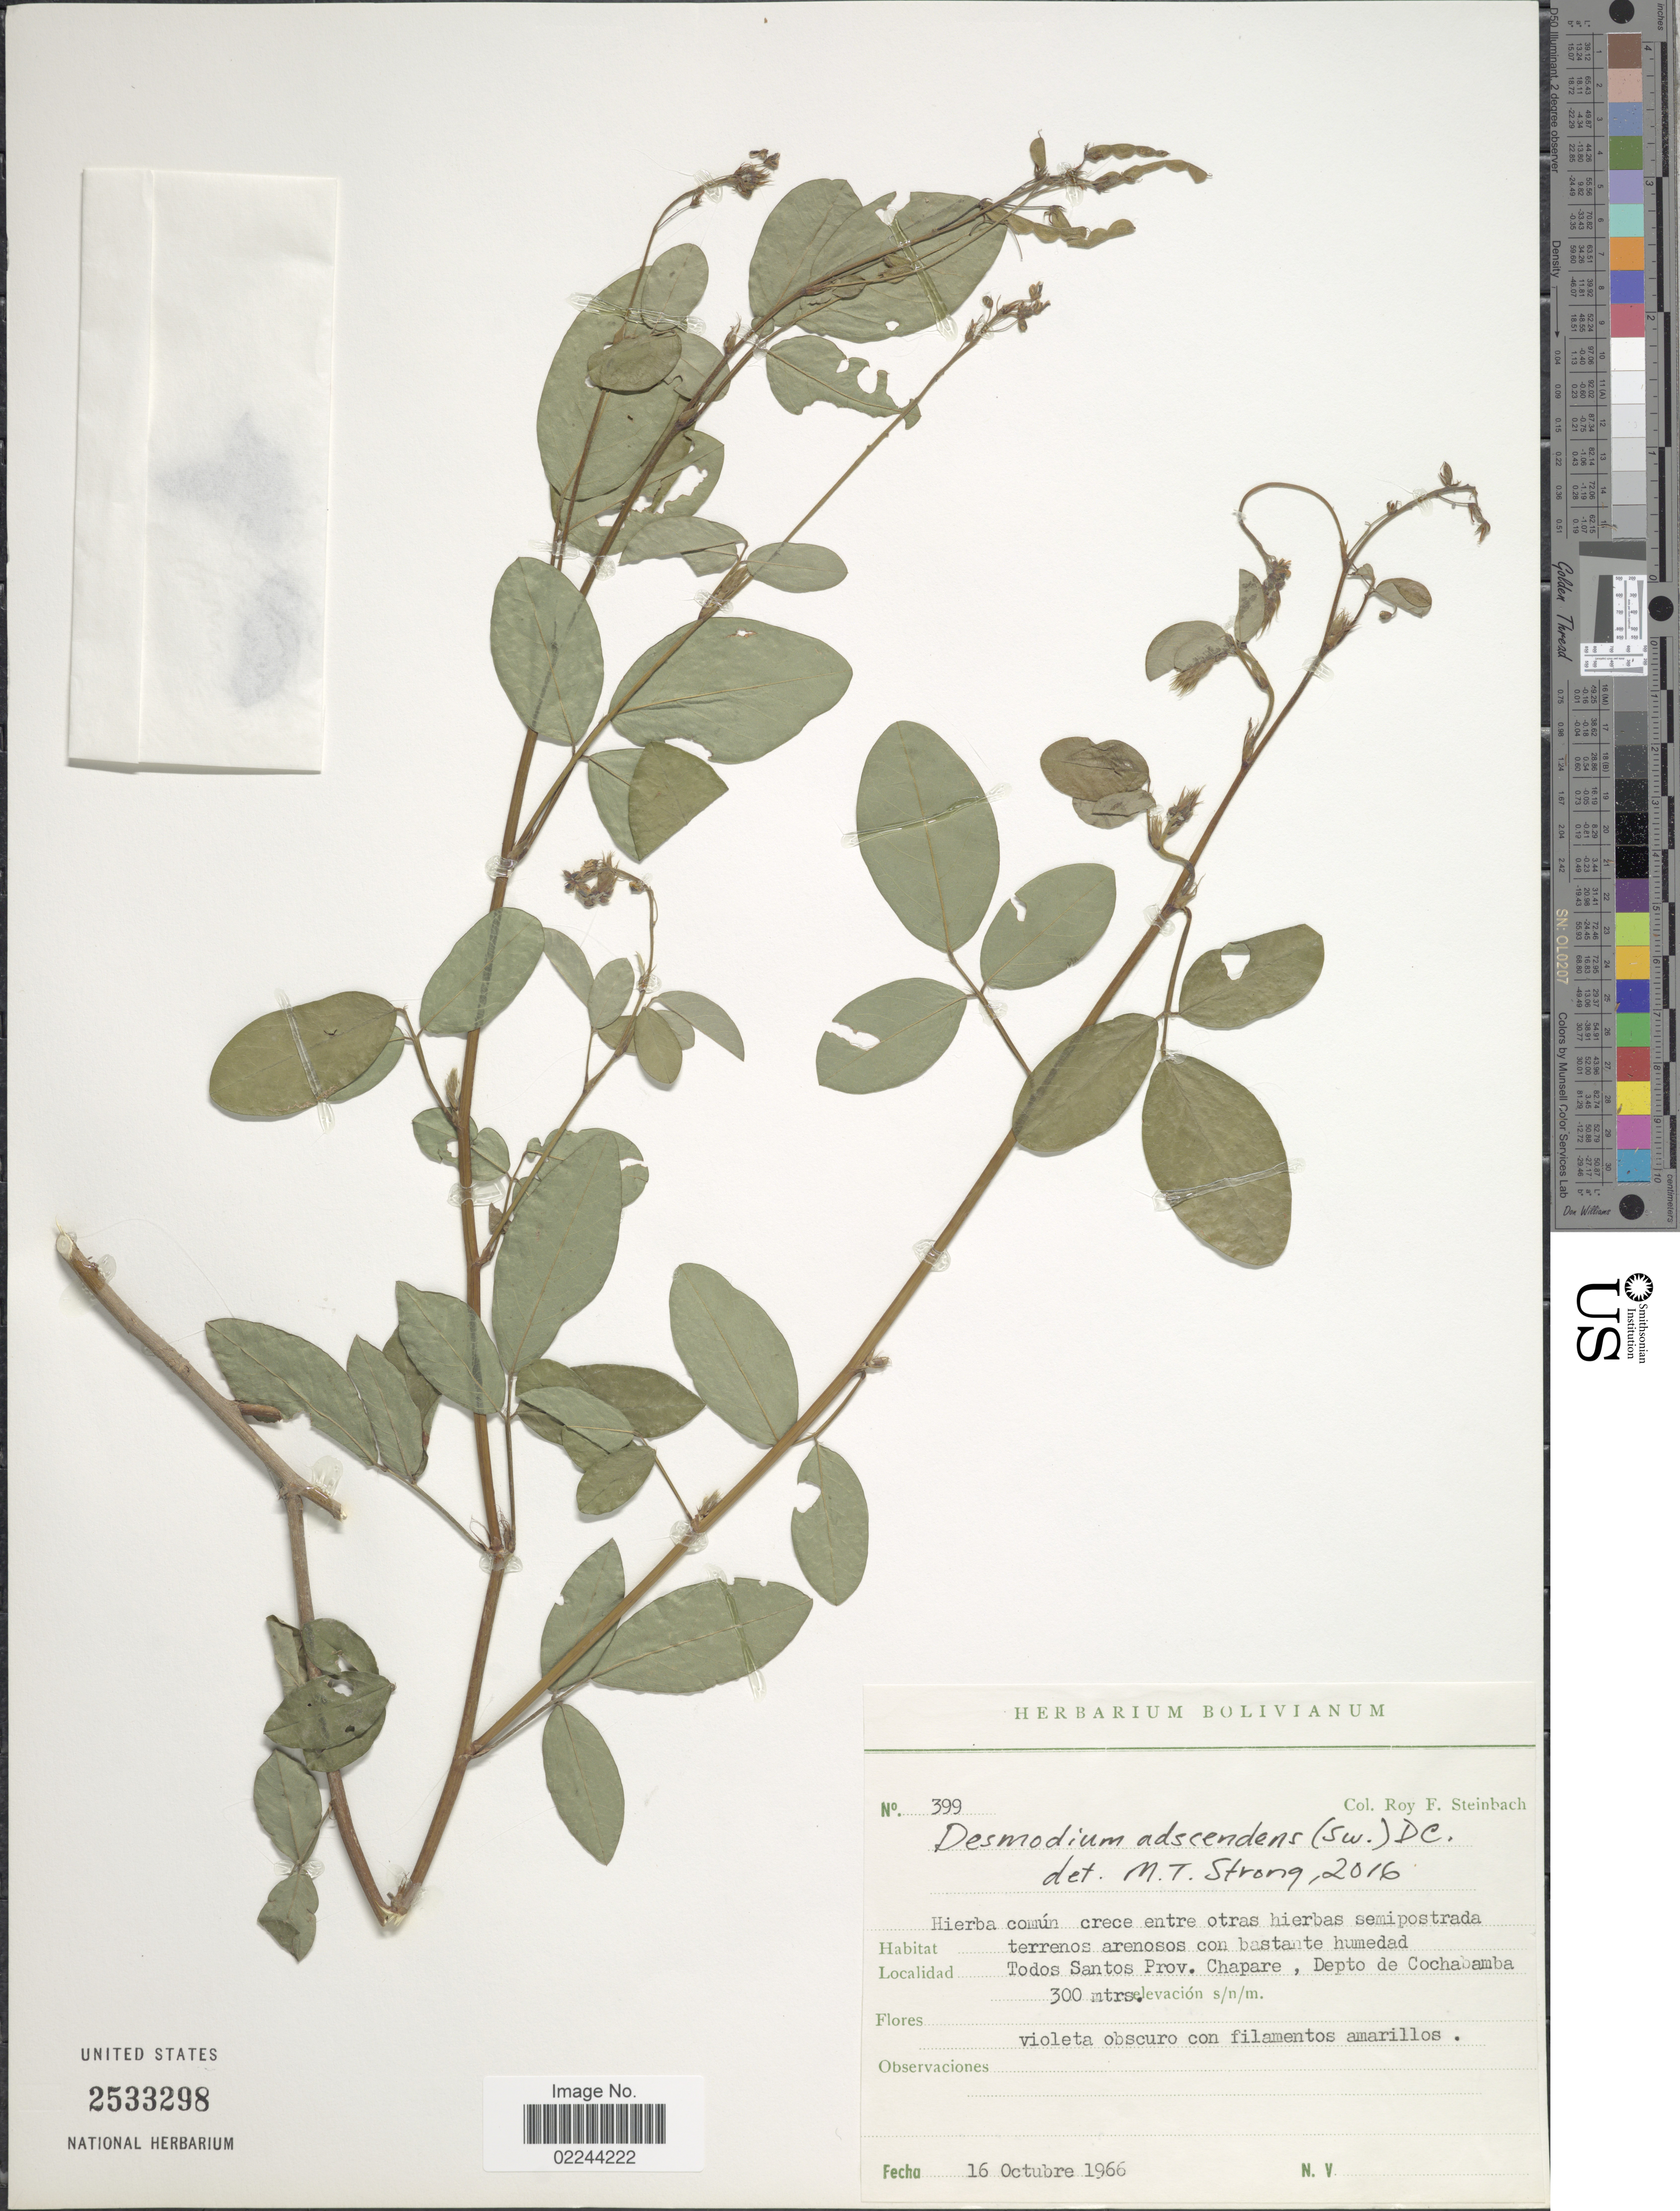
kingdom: Plantae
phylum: Tracheophyta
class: Magnoliopsida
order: Fabales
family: Fabaceae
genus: Grona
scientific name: Grona adscendens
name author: (Sw.) H. Ohashi & K. Ohashi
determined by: Strong, Mark T., (BOT), Smithsonian Institution - National Museum of Natural History (UNITED STATES)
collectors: R. F. Steinbach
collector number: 399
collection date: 1966-10-16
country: Bolivia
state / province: Cochabamba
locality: Todos Santos Prov. Chapare, Depto de Cochabamba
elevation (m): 300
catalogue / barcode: US 2533298